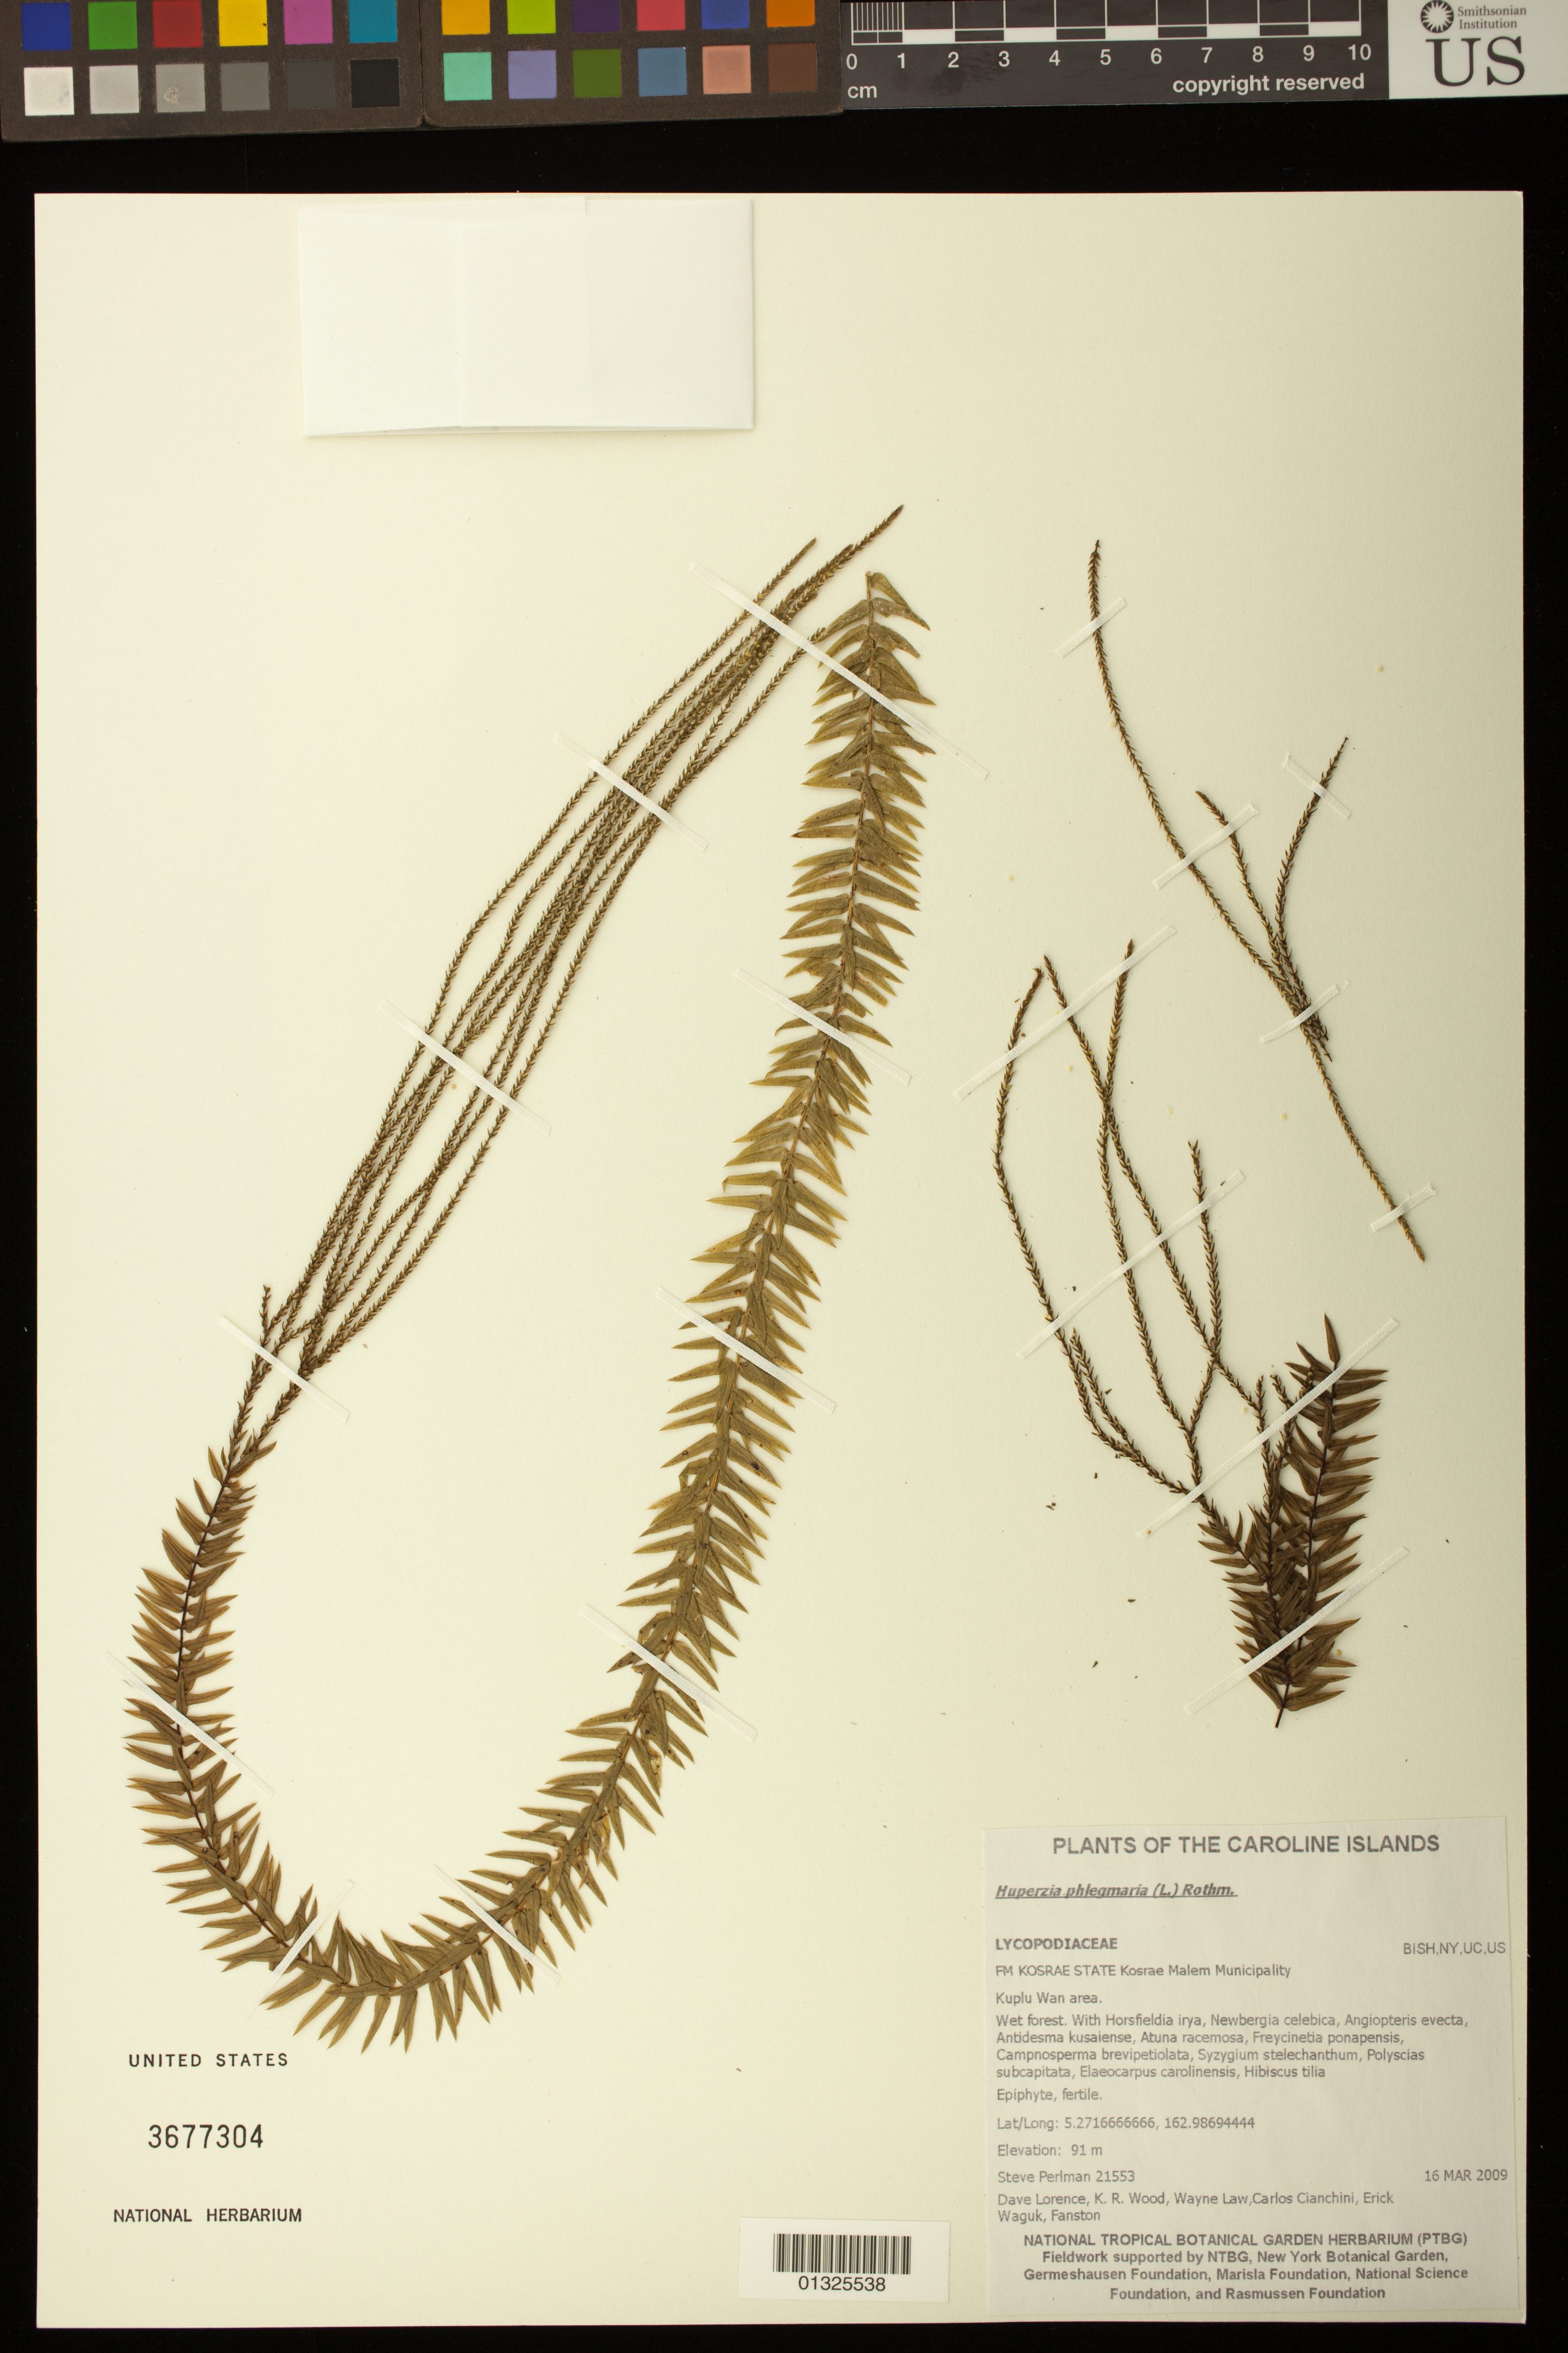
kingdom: Plantae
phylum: Tracheophyta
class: Lycopodiopsida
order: Lycopodiales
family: Lycopodiaceae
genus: Phlegmariurus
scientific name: Phlegmariurus mirabilis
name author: (Willd.) A. R. Field & Testo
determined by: Field, A. R.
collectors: S. P. Perlman, D. Lorence, K. R. Wood, W. Law, C. Cianchini, E. Waguk & Fanston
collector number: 21553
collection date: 2009-03-16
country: Micronesia, Federated States of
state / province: Kosrae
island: Kosrae [Kusaie]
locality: Malem Municipality, Kuplu Wan area.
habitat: Wet forest.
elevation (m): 91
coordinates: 5.2716666666, 162.98694444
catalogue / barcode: US 3677304